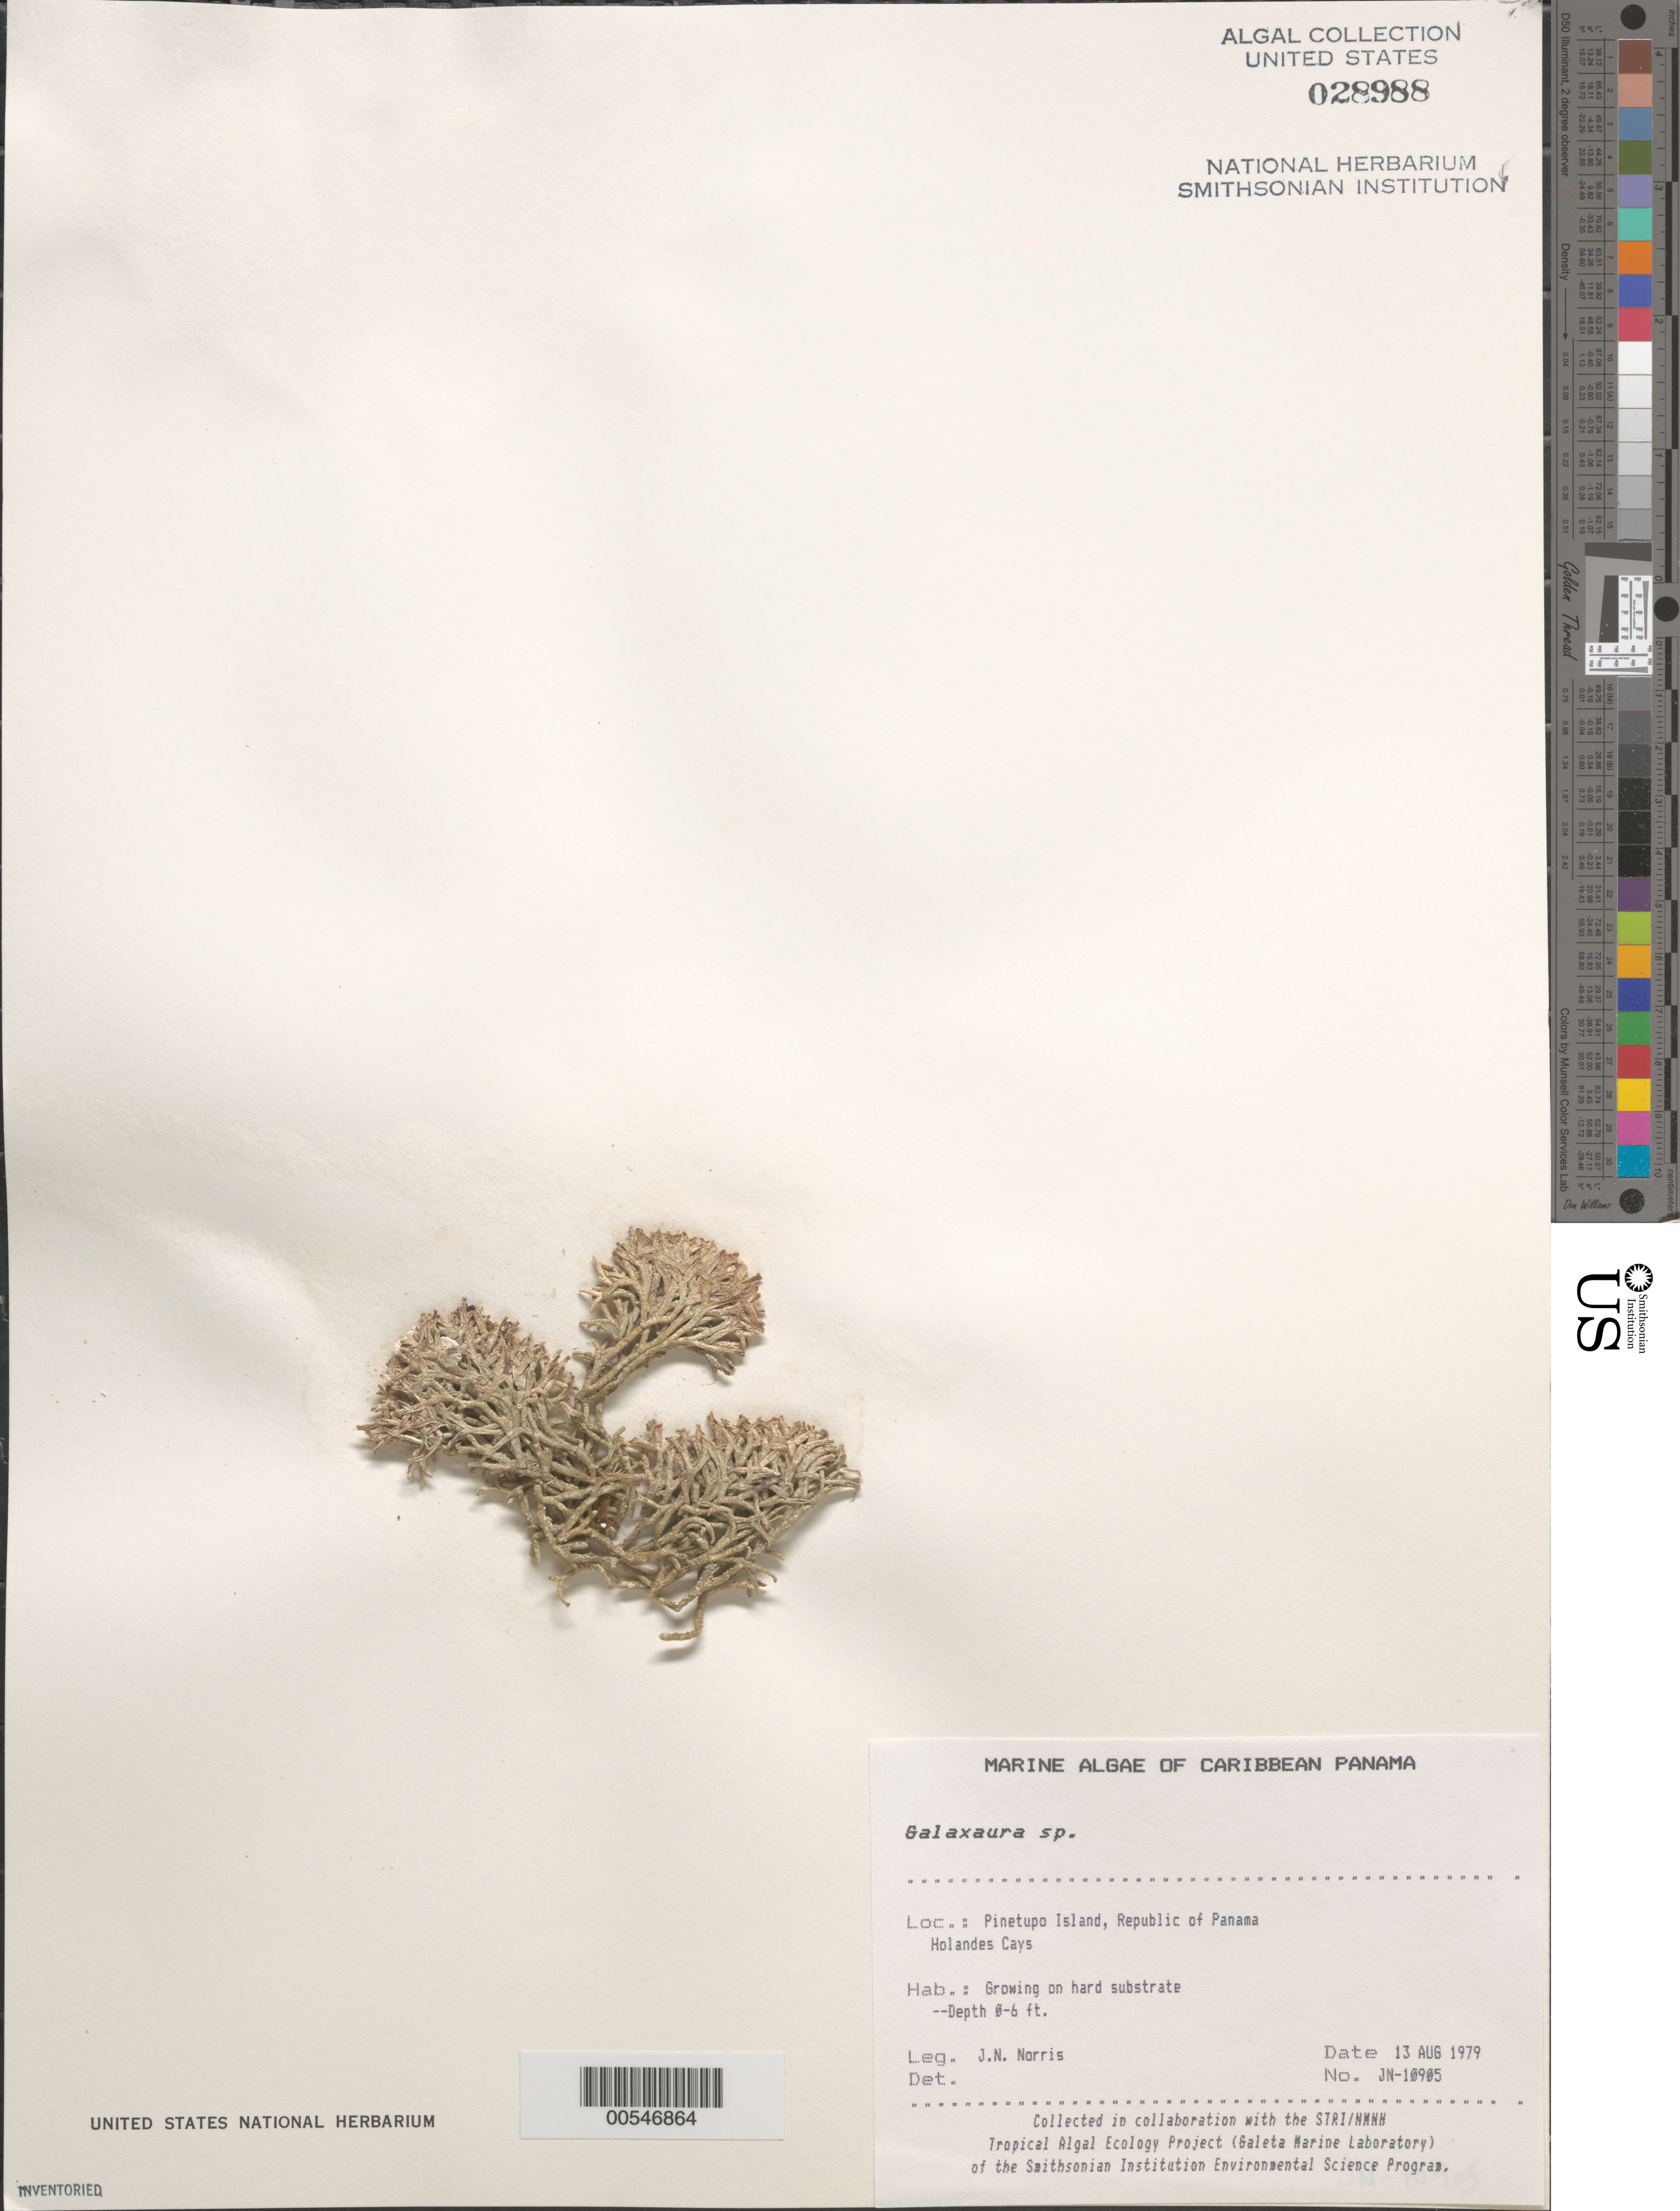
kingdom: Plantae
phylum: Rhodophyta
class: Florideophyceae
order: Nemaliales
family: Galaxauraceae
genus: Galaxaura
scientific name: Galaxaura sp.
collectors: J. N. Norris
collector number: JN-10905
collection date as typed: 13 Aug 1979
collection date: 1979-08-13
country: Panama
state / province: Kuna Yala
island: Pinetupo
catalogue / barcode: US 28988